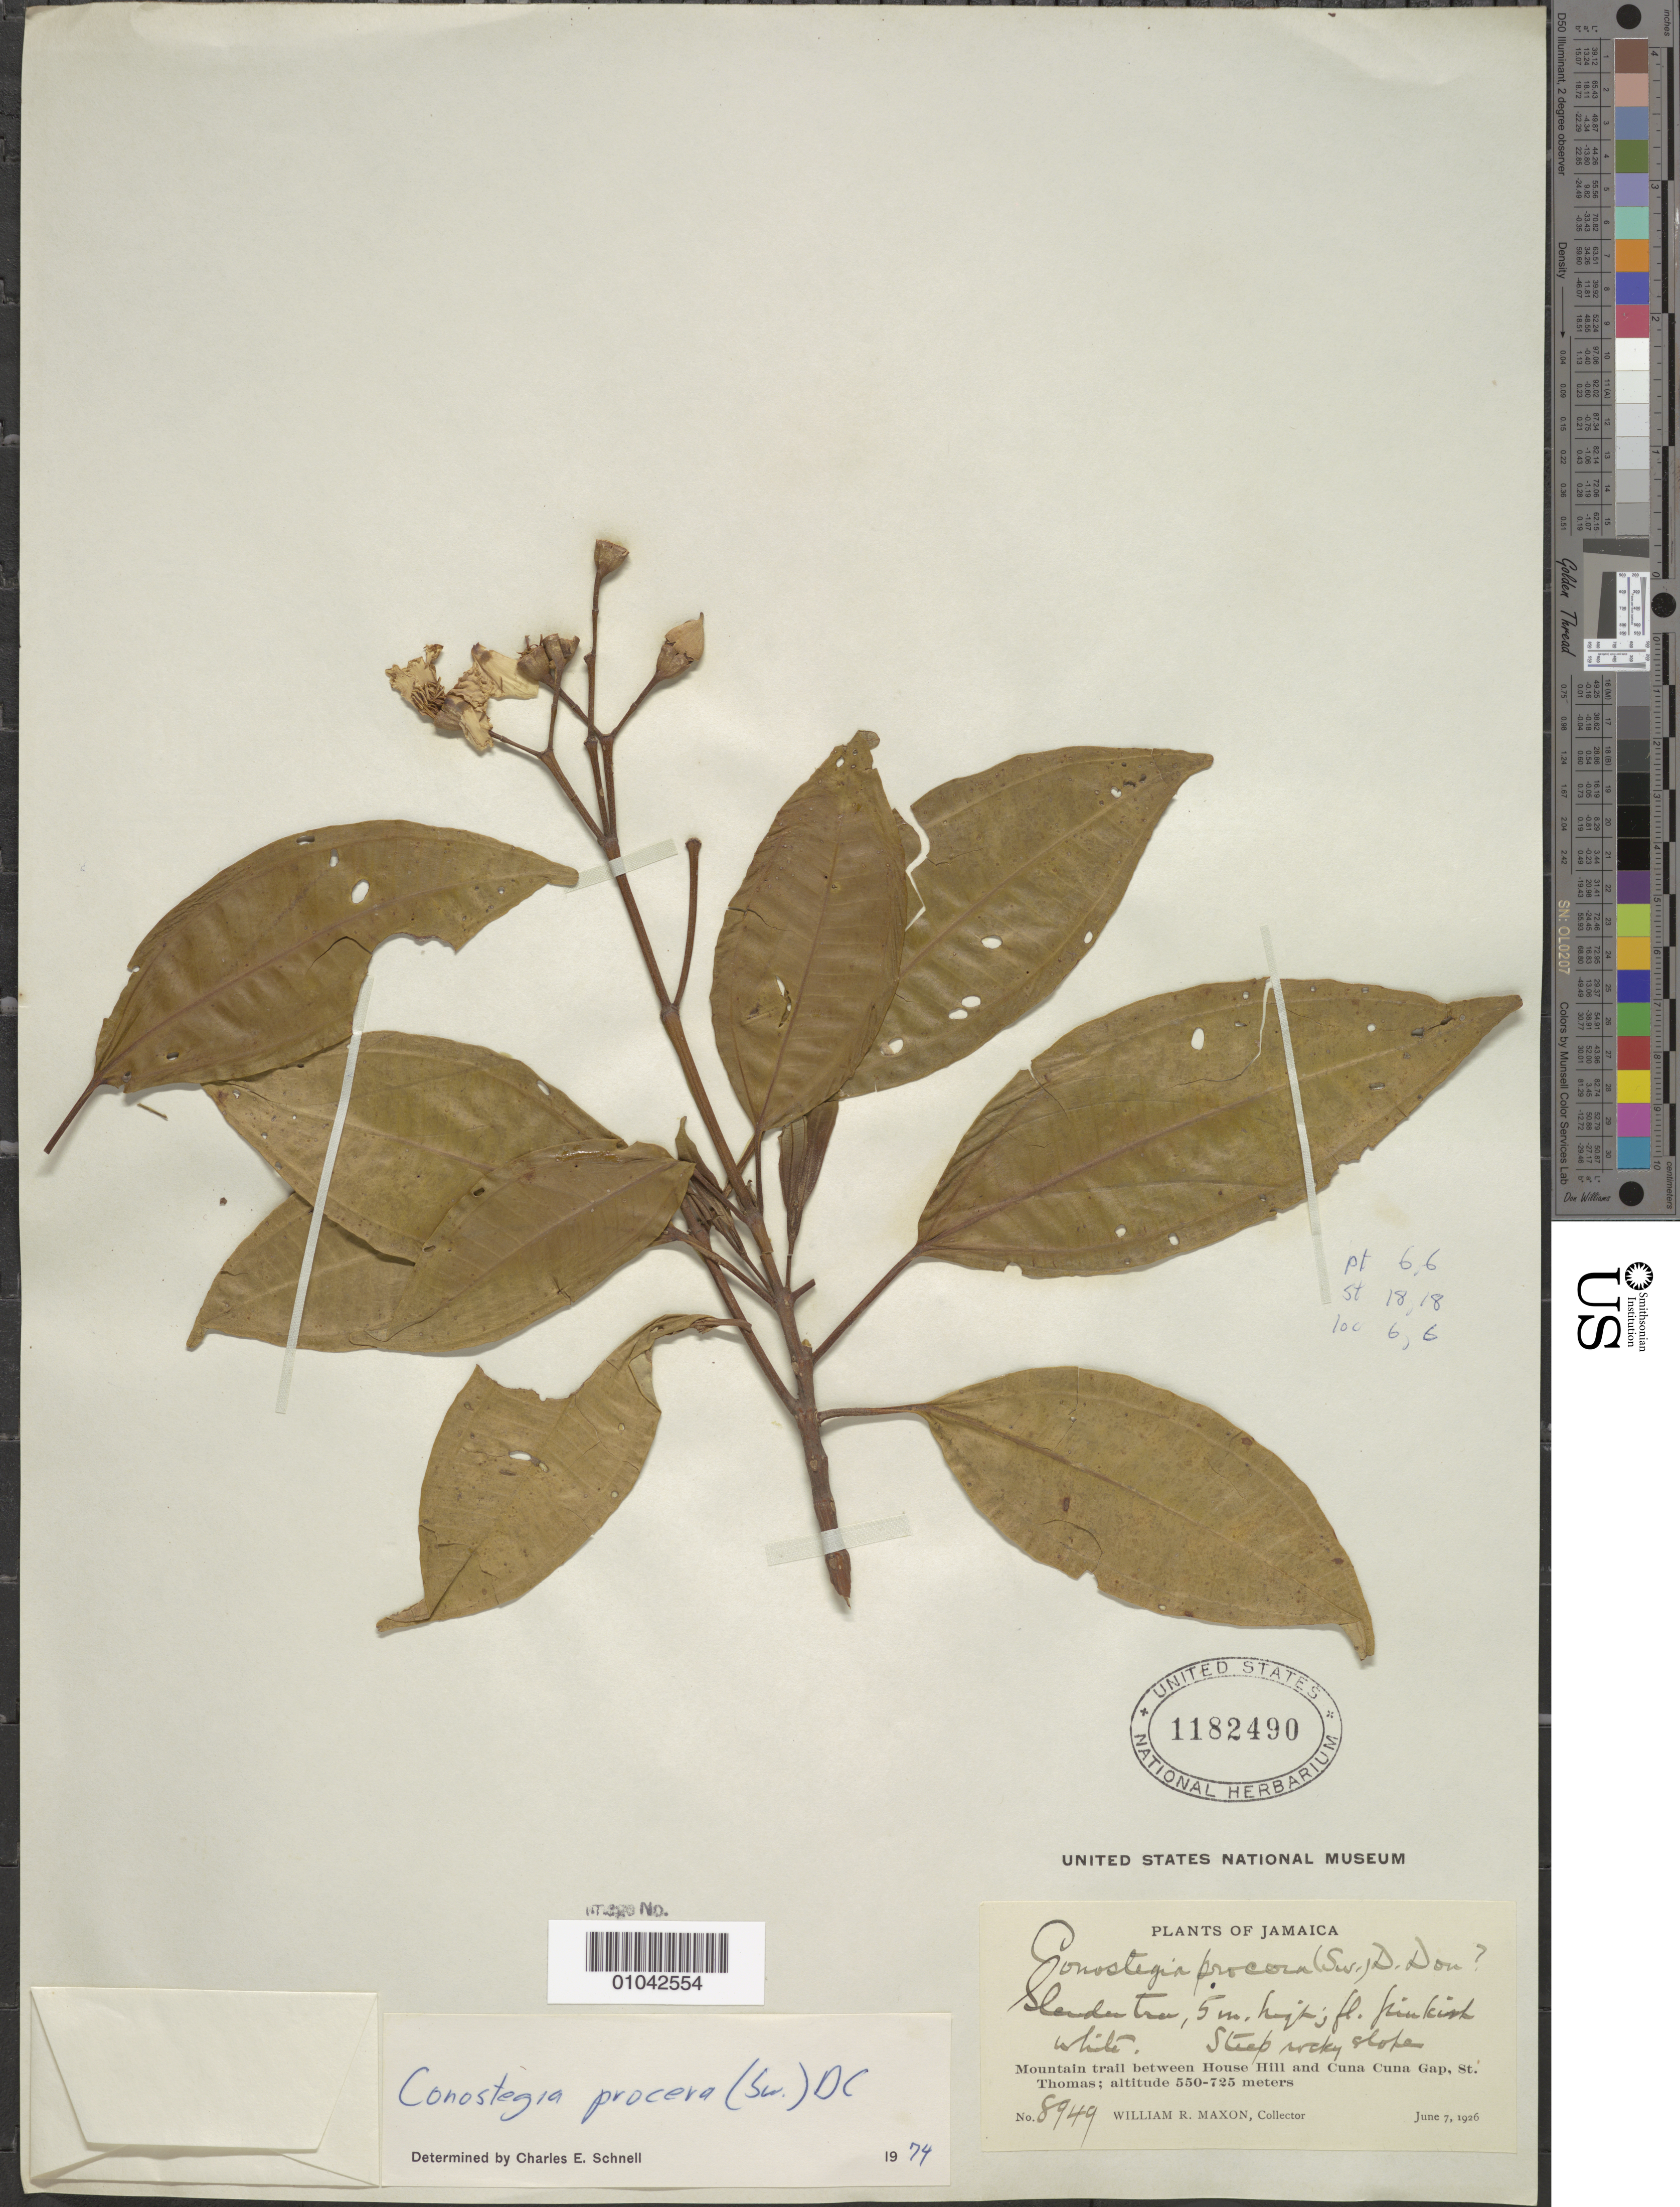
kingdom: Plantae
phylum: Tracheophyta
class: Magnoliopsida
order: Myrtales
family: Melastomataceae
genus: Conostegia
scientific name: Conostegia procera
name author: (Sw.) DC.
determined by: Schnell, C. E.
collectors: W. R. Maxon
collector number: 8949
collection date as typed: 07 Jun 1926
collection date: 1926-06-07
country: Jamaica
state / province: Saint Thomas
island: Jamaica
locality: Trail between House Hill and Cuna Cuna Gap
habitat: Mountain trail; steep rocky slope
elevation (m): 550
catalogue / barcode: US 1182490